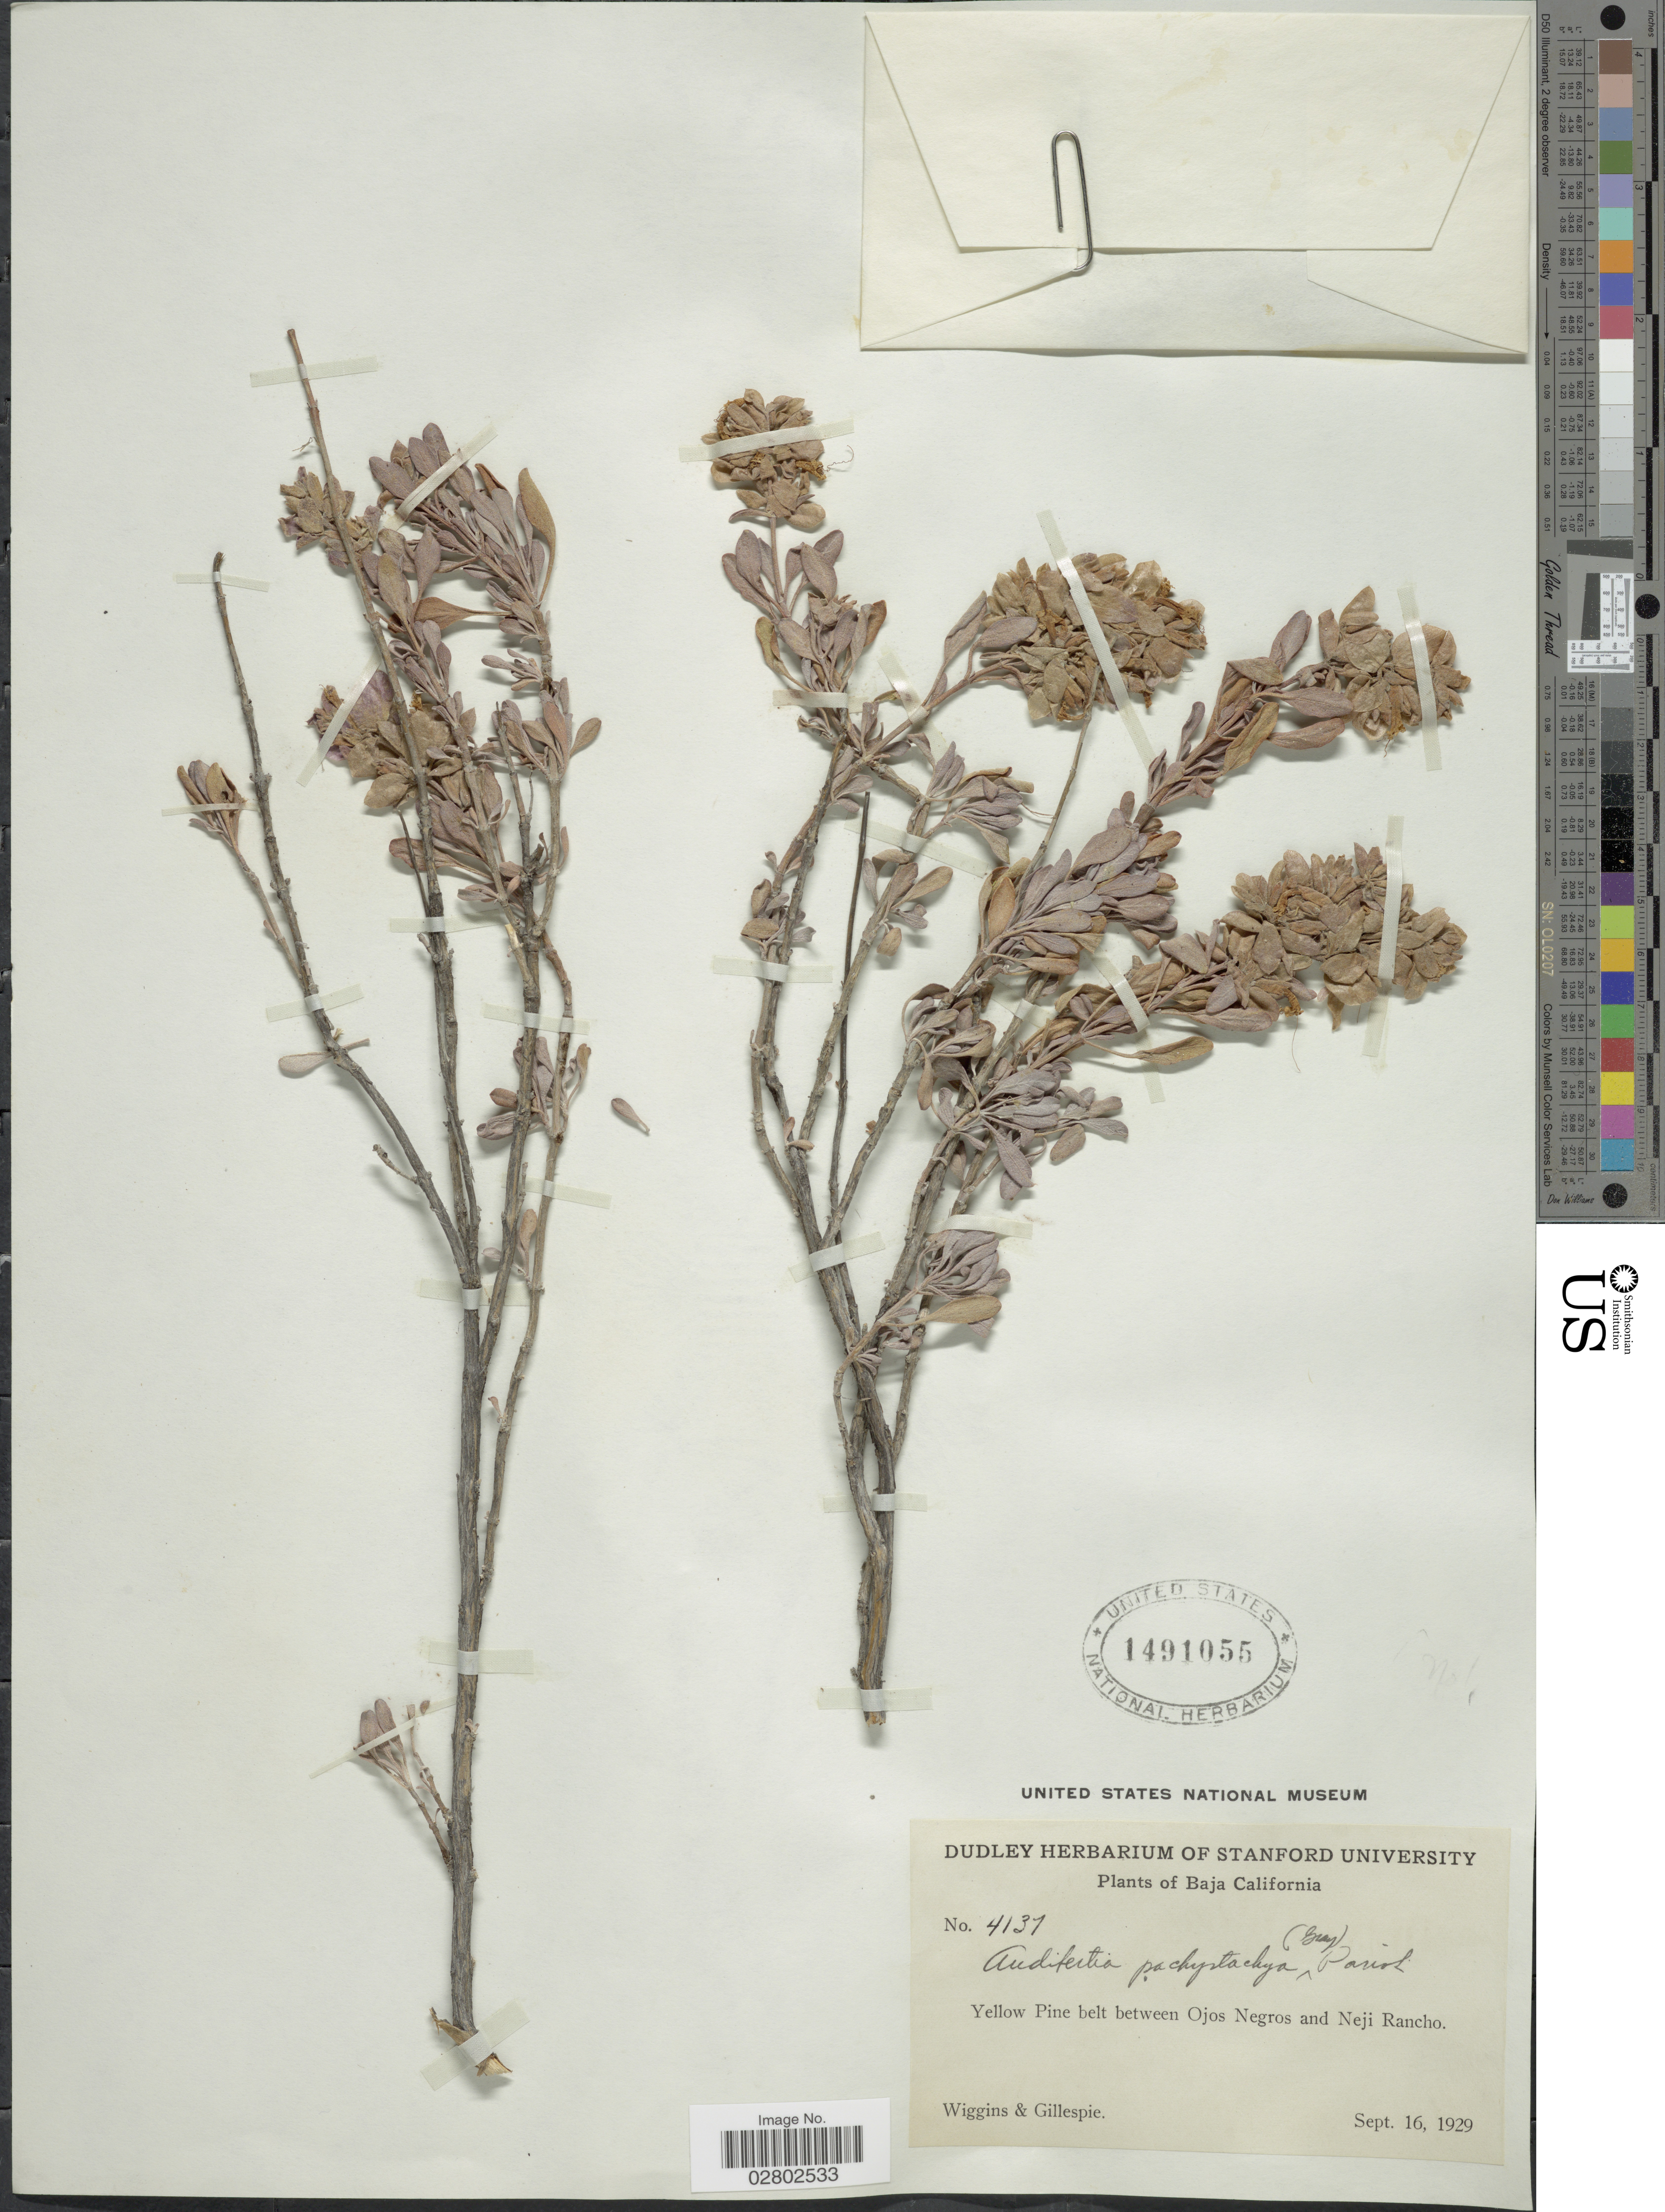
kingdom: Plantae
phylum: Tracheophyta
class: Magnoliopsida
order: Lamiales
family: Lamiaceae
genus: Salvia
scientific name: Salvia pachyphylla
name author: Epling ex Munz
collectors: -- Wiggins & -- Gillespie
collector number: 4131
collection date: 1929-09-16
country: Mexico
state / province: Baja California Norte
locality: Yellow Pine belt between Ojos Negros and Neji Rancho.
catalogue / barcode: US 1491055